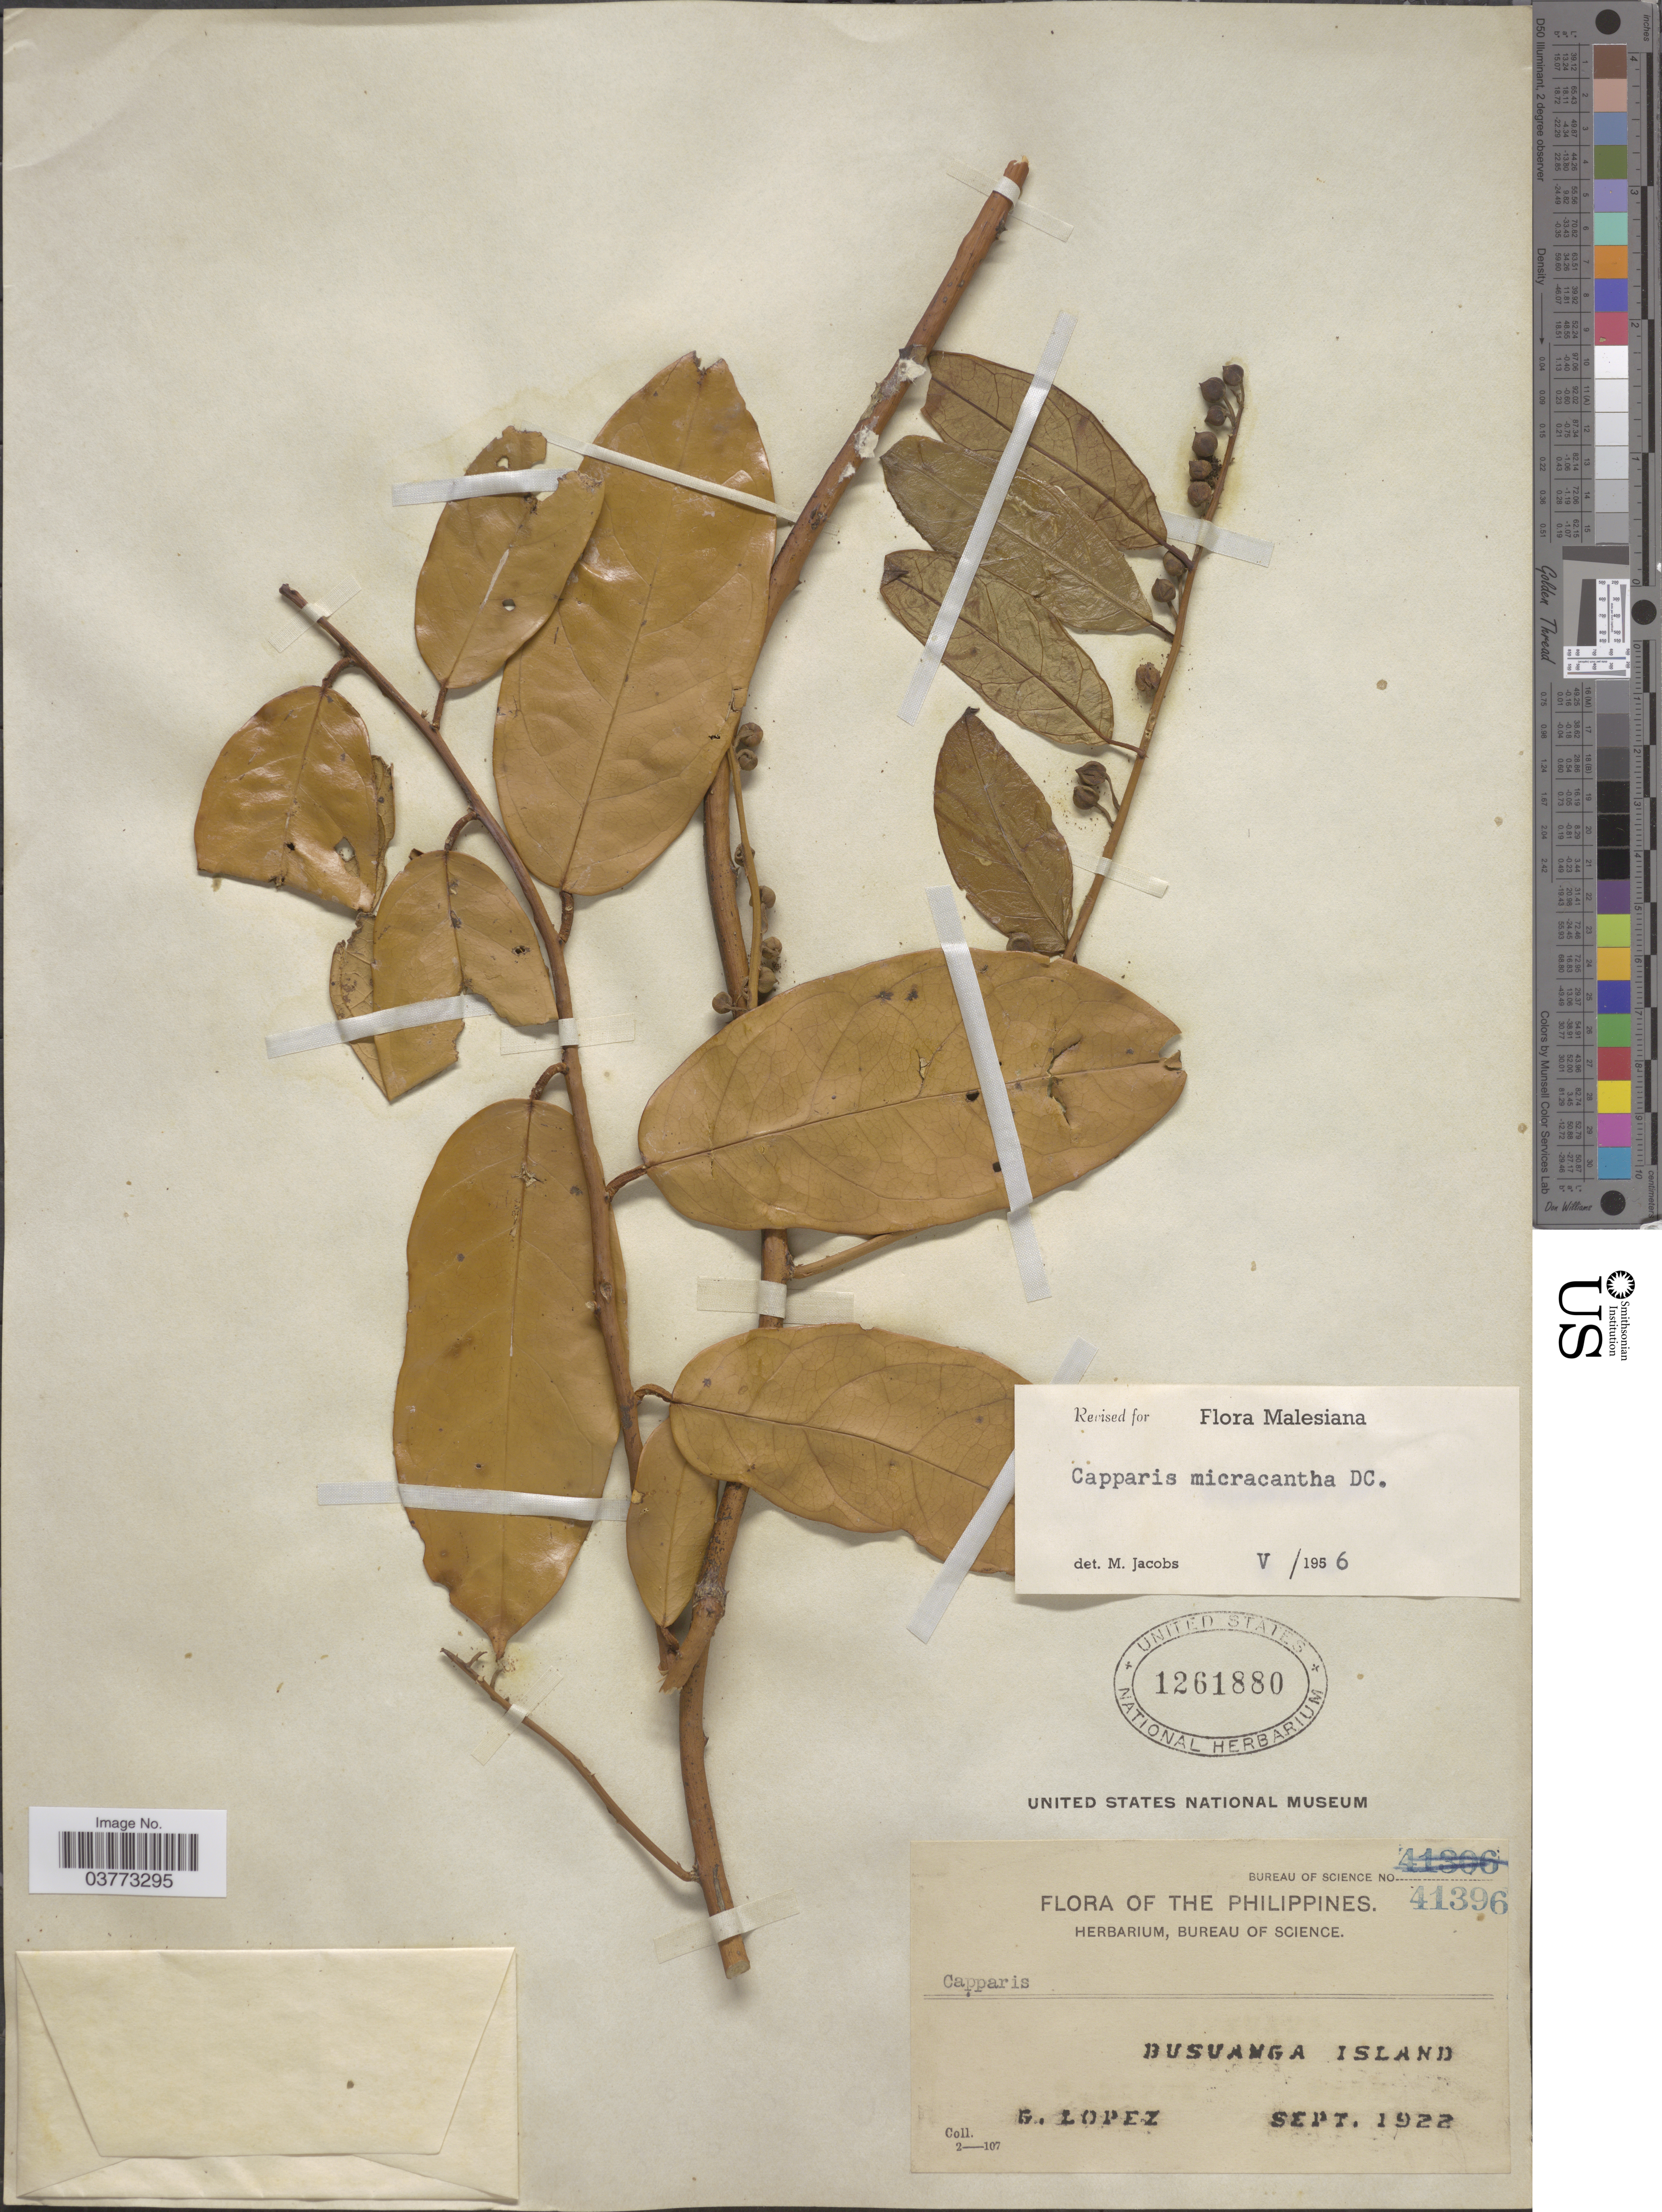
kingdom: Plantae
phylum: Tracheophyta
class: Magnoliopsida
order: Brassicales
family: Capparaceae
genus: Capparis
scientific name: Capparis micrantha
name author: A. Rich.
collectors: G. Lopéz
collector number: Bureau of Science 41396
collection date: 1922-09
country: Philippines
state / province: Mimaropa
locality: The Philippines. Busuanga Island.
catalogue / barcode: US 1261880